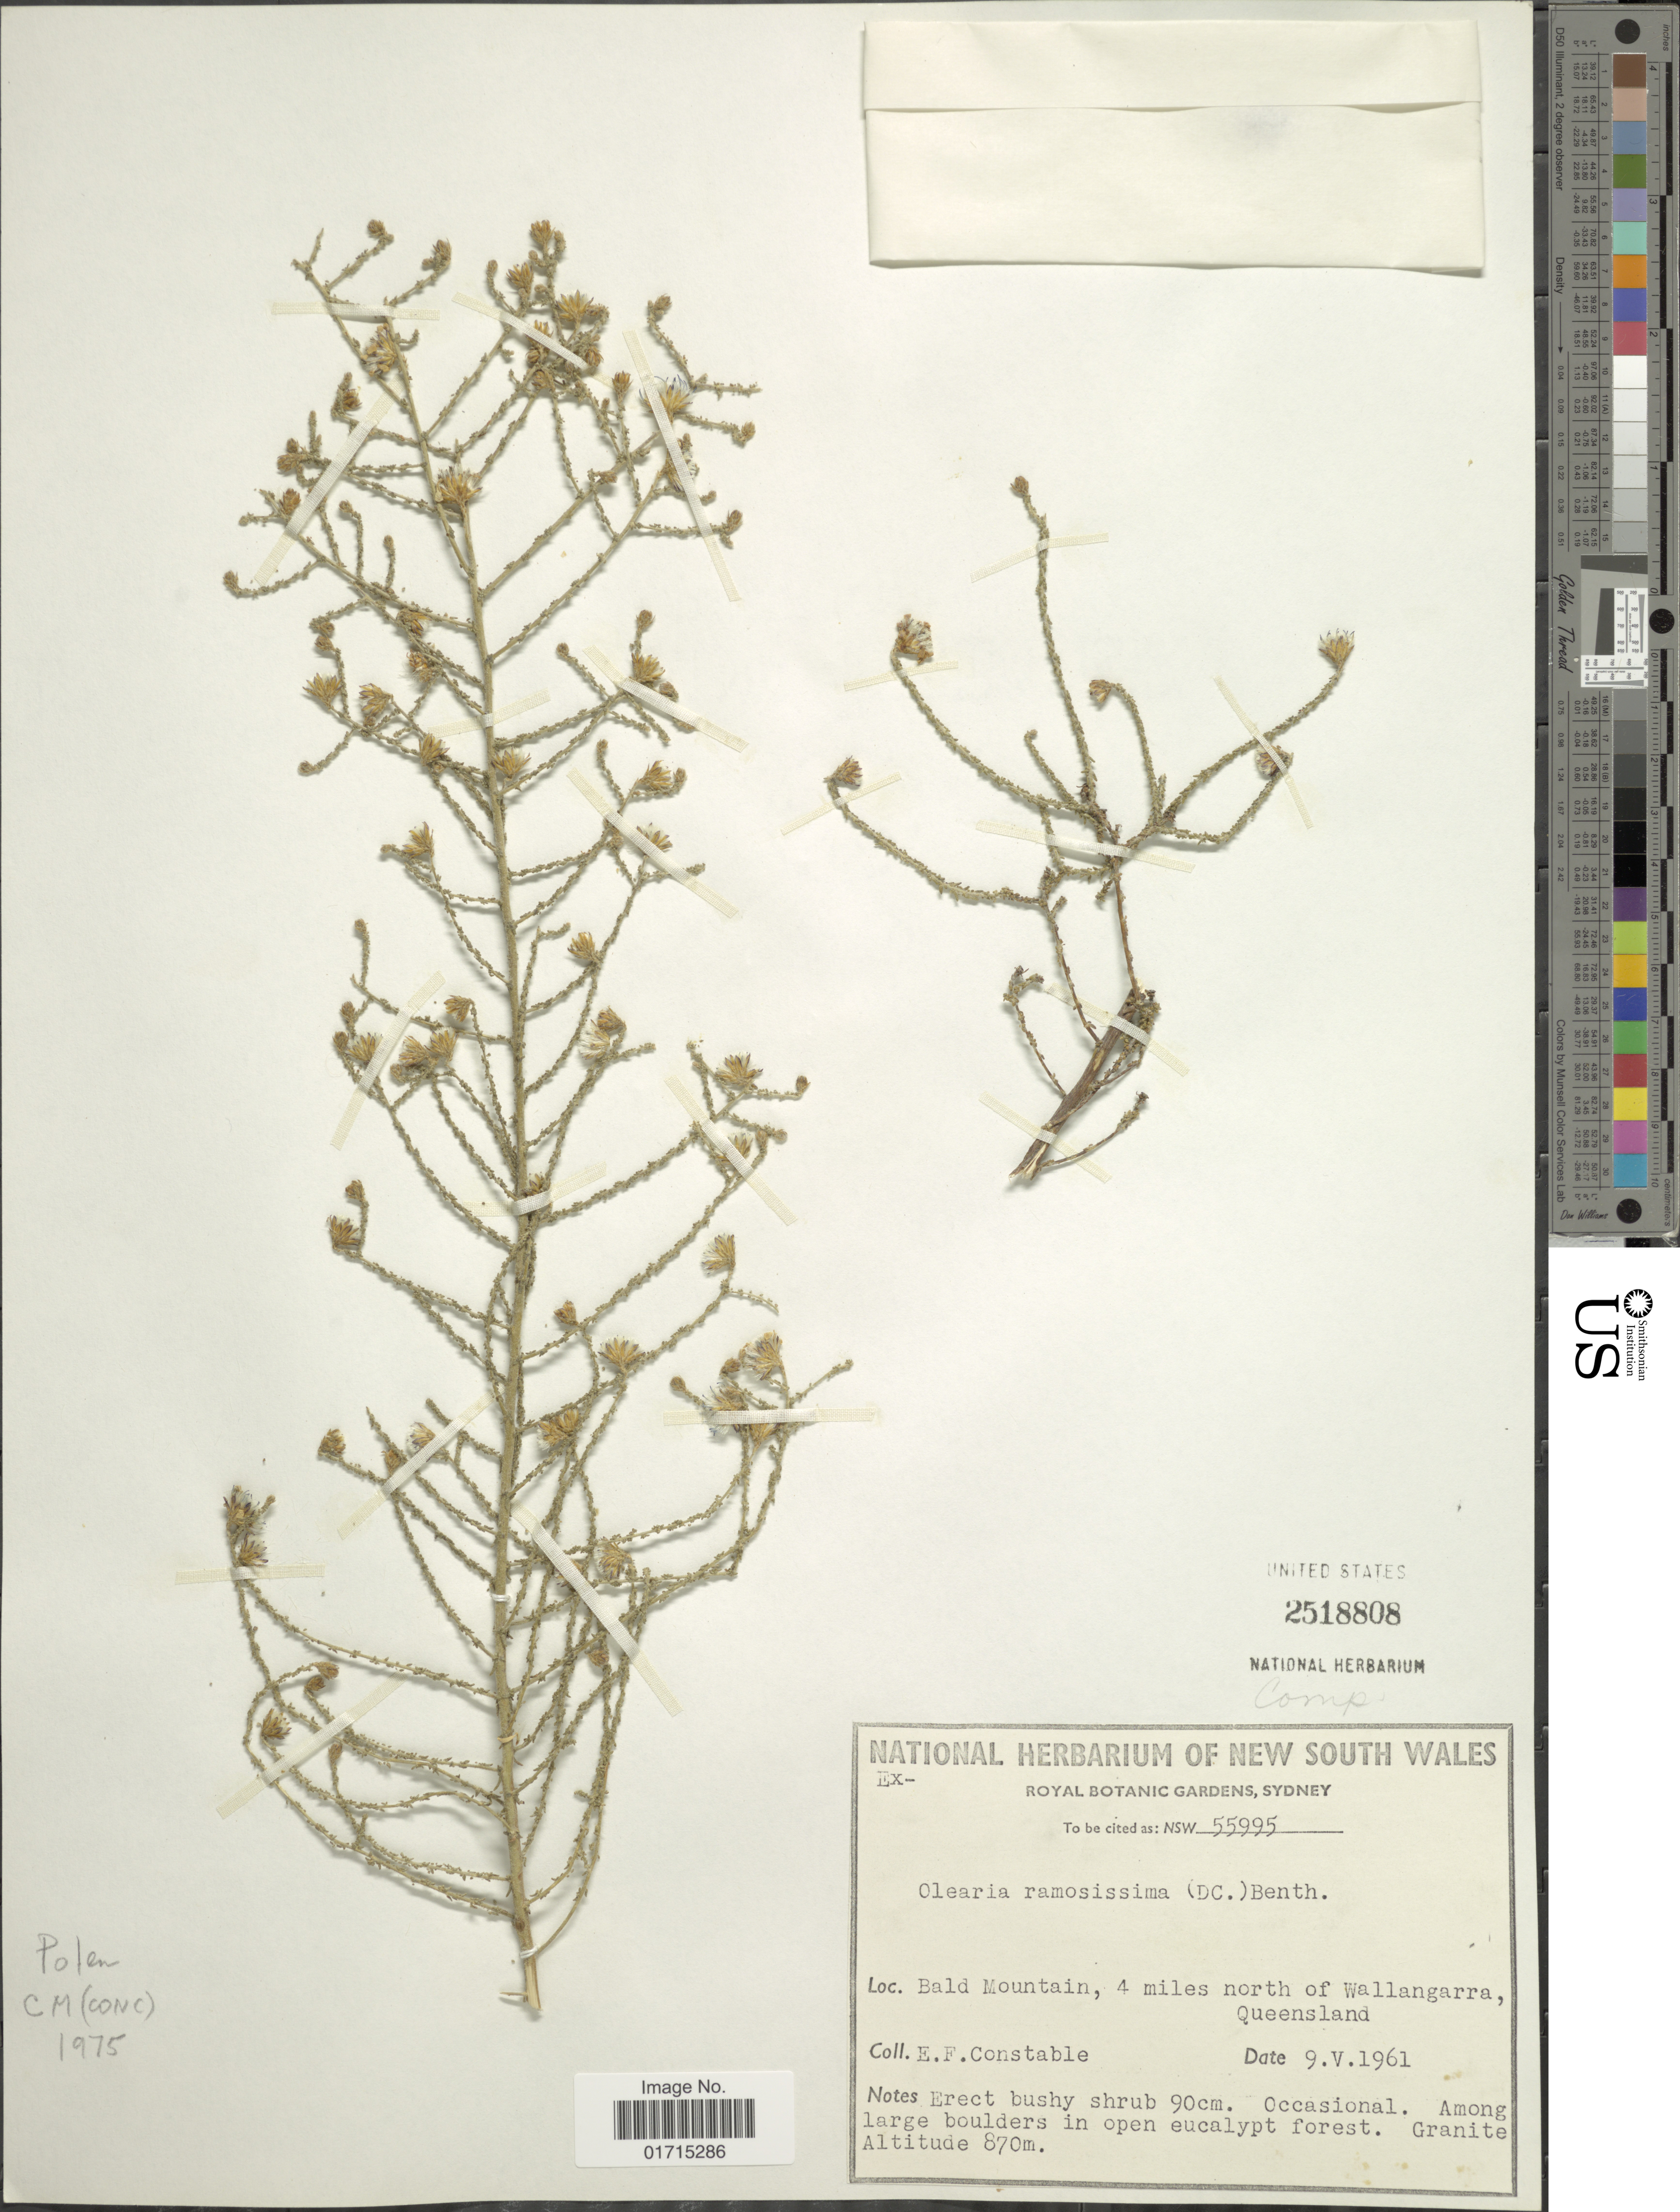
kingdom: Plantae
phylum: Tracheophyta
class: Magnoliopsida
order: Asterales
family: Asteraceae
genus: Olearia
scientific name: Olearia ramosissima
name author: Benth.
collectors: E. F. Constable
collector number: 55995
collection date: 1961-05-09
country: Australia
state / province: Queensland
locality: Bald Mountains, 4 miles north of Wallangarra,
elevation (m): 870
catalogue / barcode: US 2518808